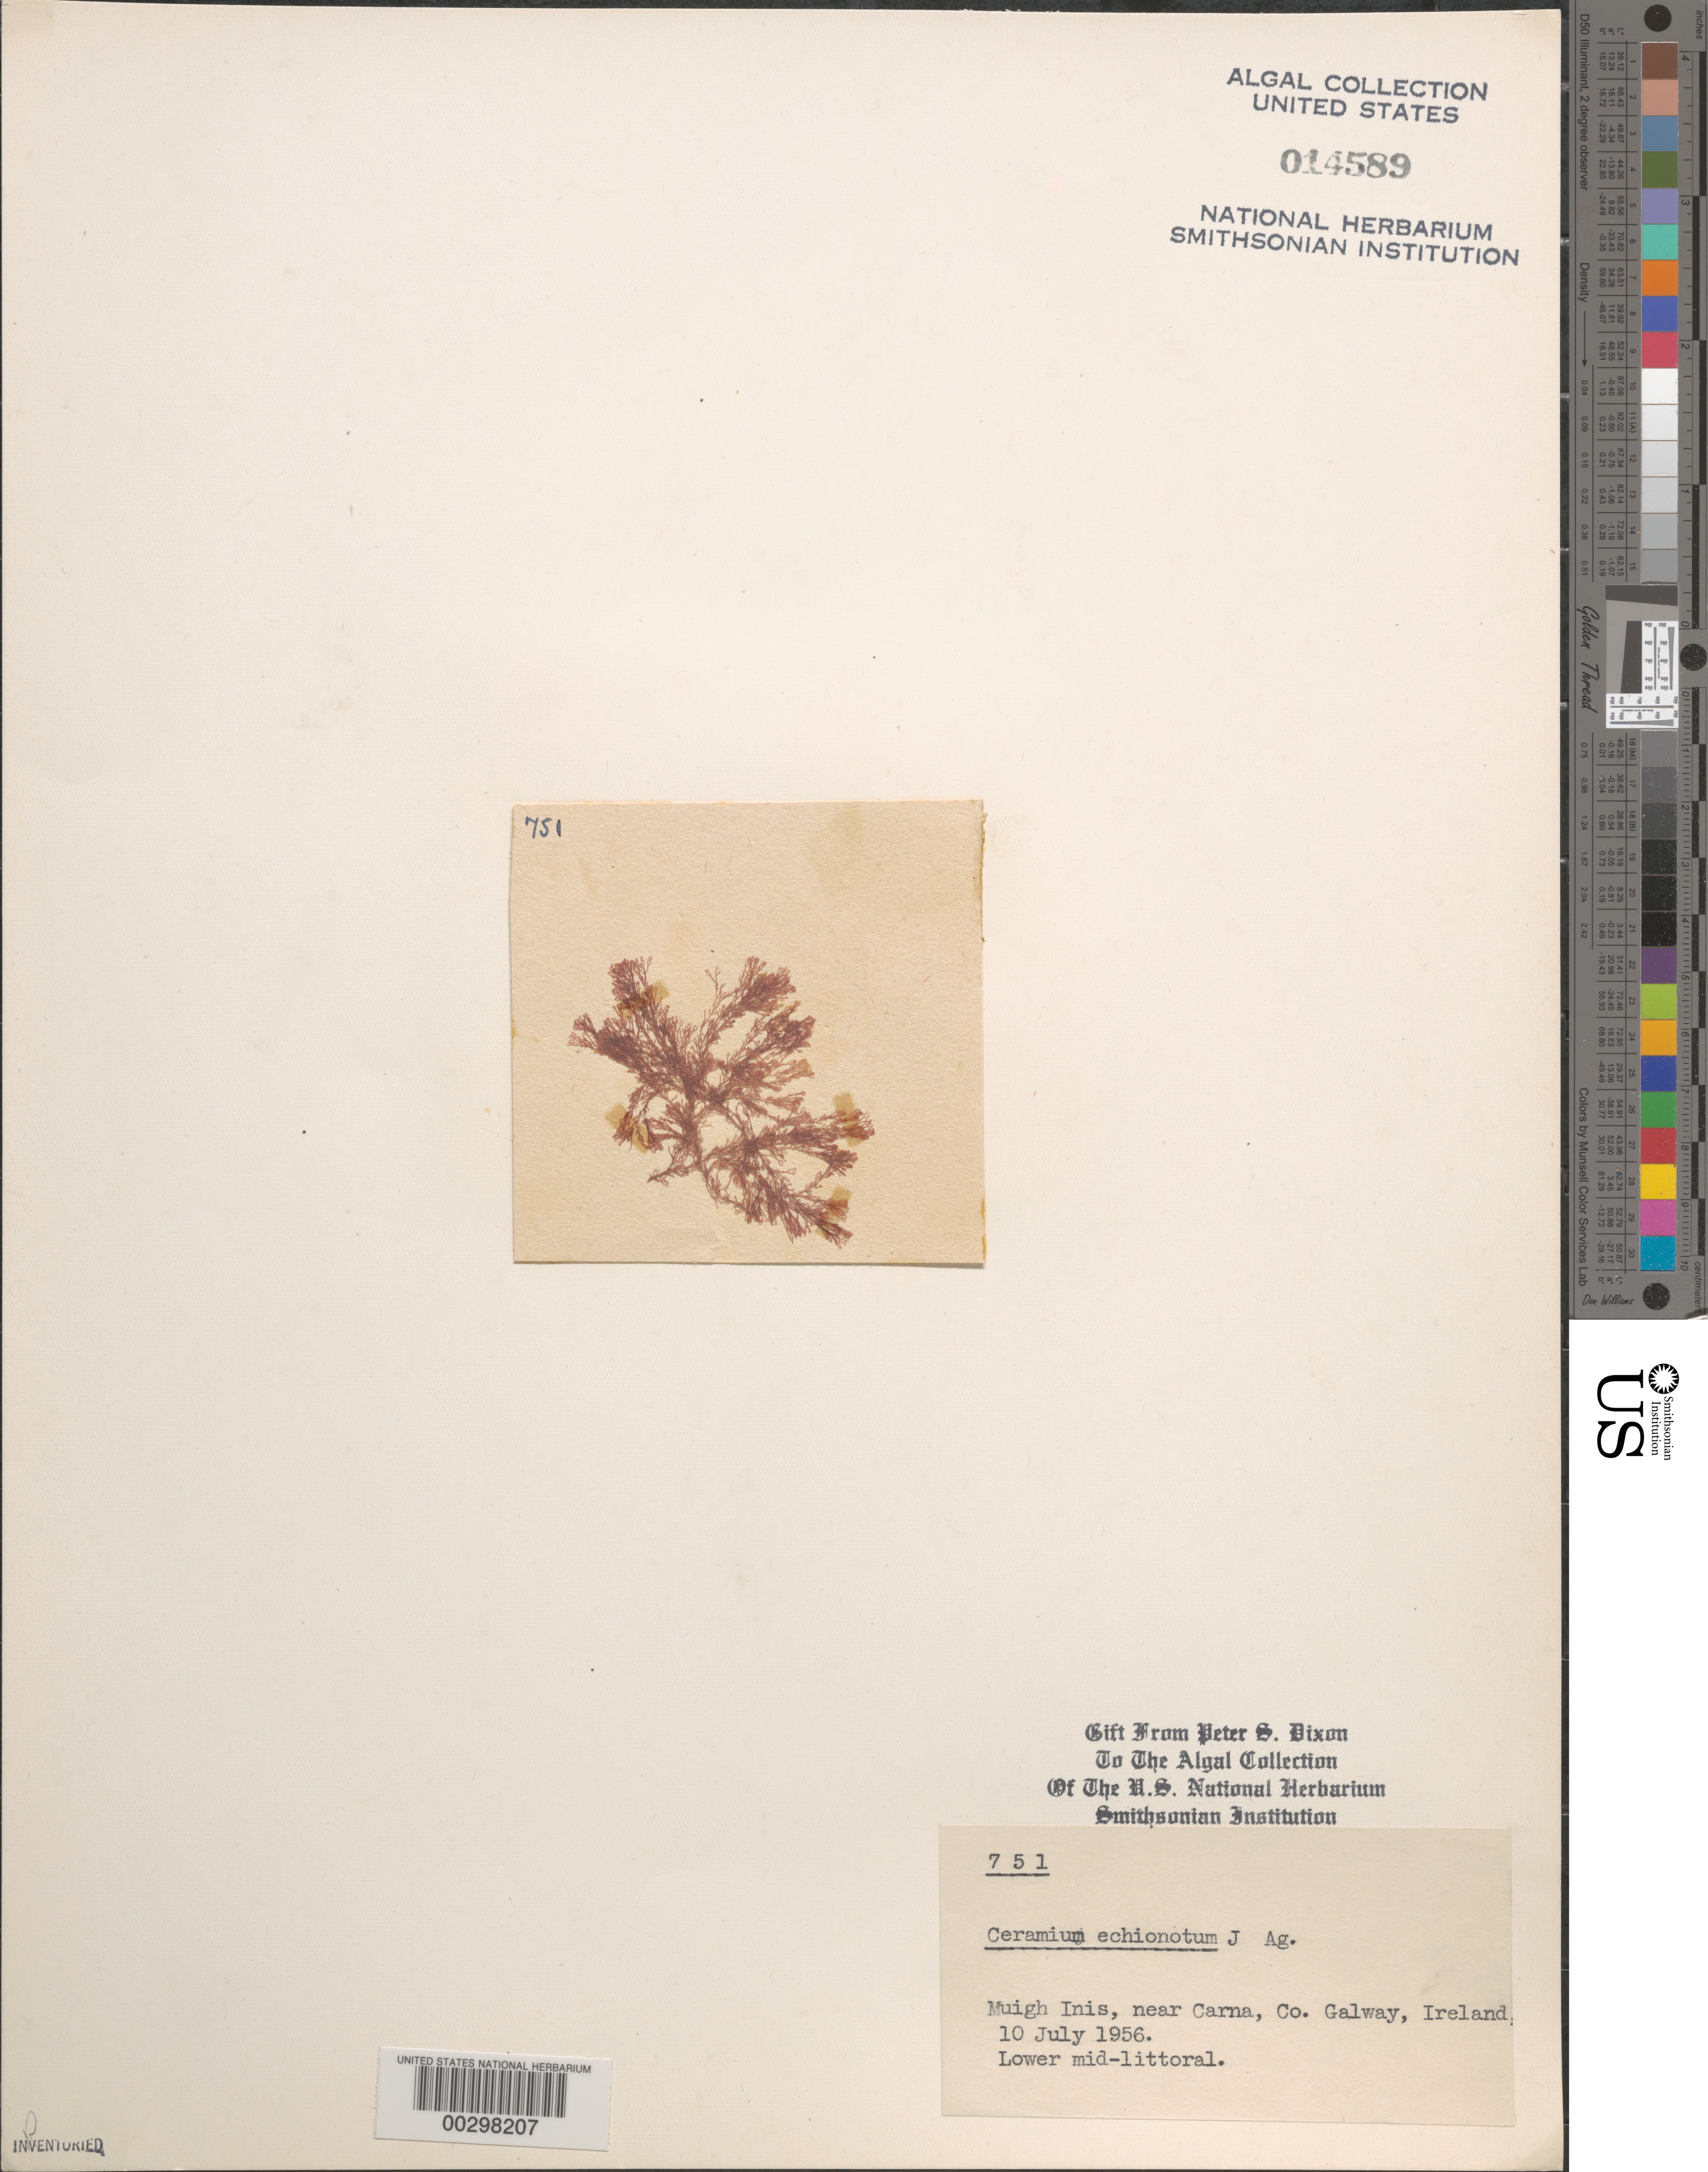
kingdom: Plantae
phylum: Rhodophyta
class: Florideophyceae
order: Ceramiales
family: Ceramiaceae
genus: Ceramium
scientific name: Ceramium echionotum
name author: J. Agardh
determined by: Dixon, P. S.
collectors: P. S. Dixon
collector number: PSD 751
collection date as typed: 10 Jul 1956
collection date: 1956-07-10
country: Ireland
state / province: Connaught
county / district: Galway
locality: Muigh Inis, near Carna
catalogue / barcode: US 14589